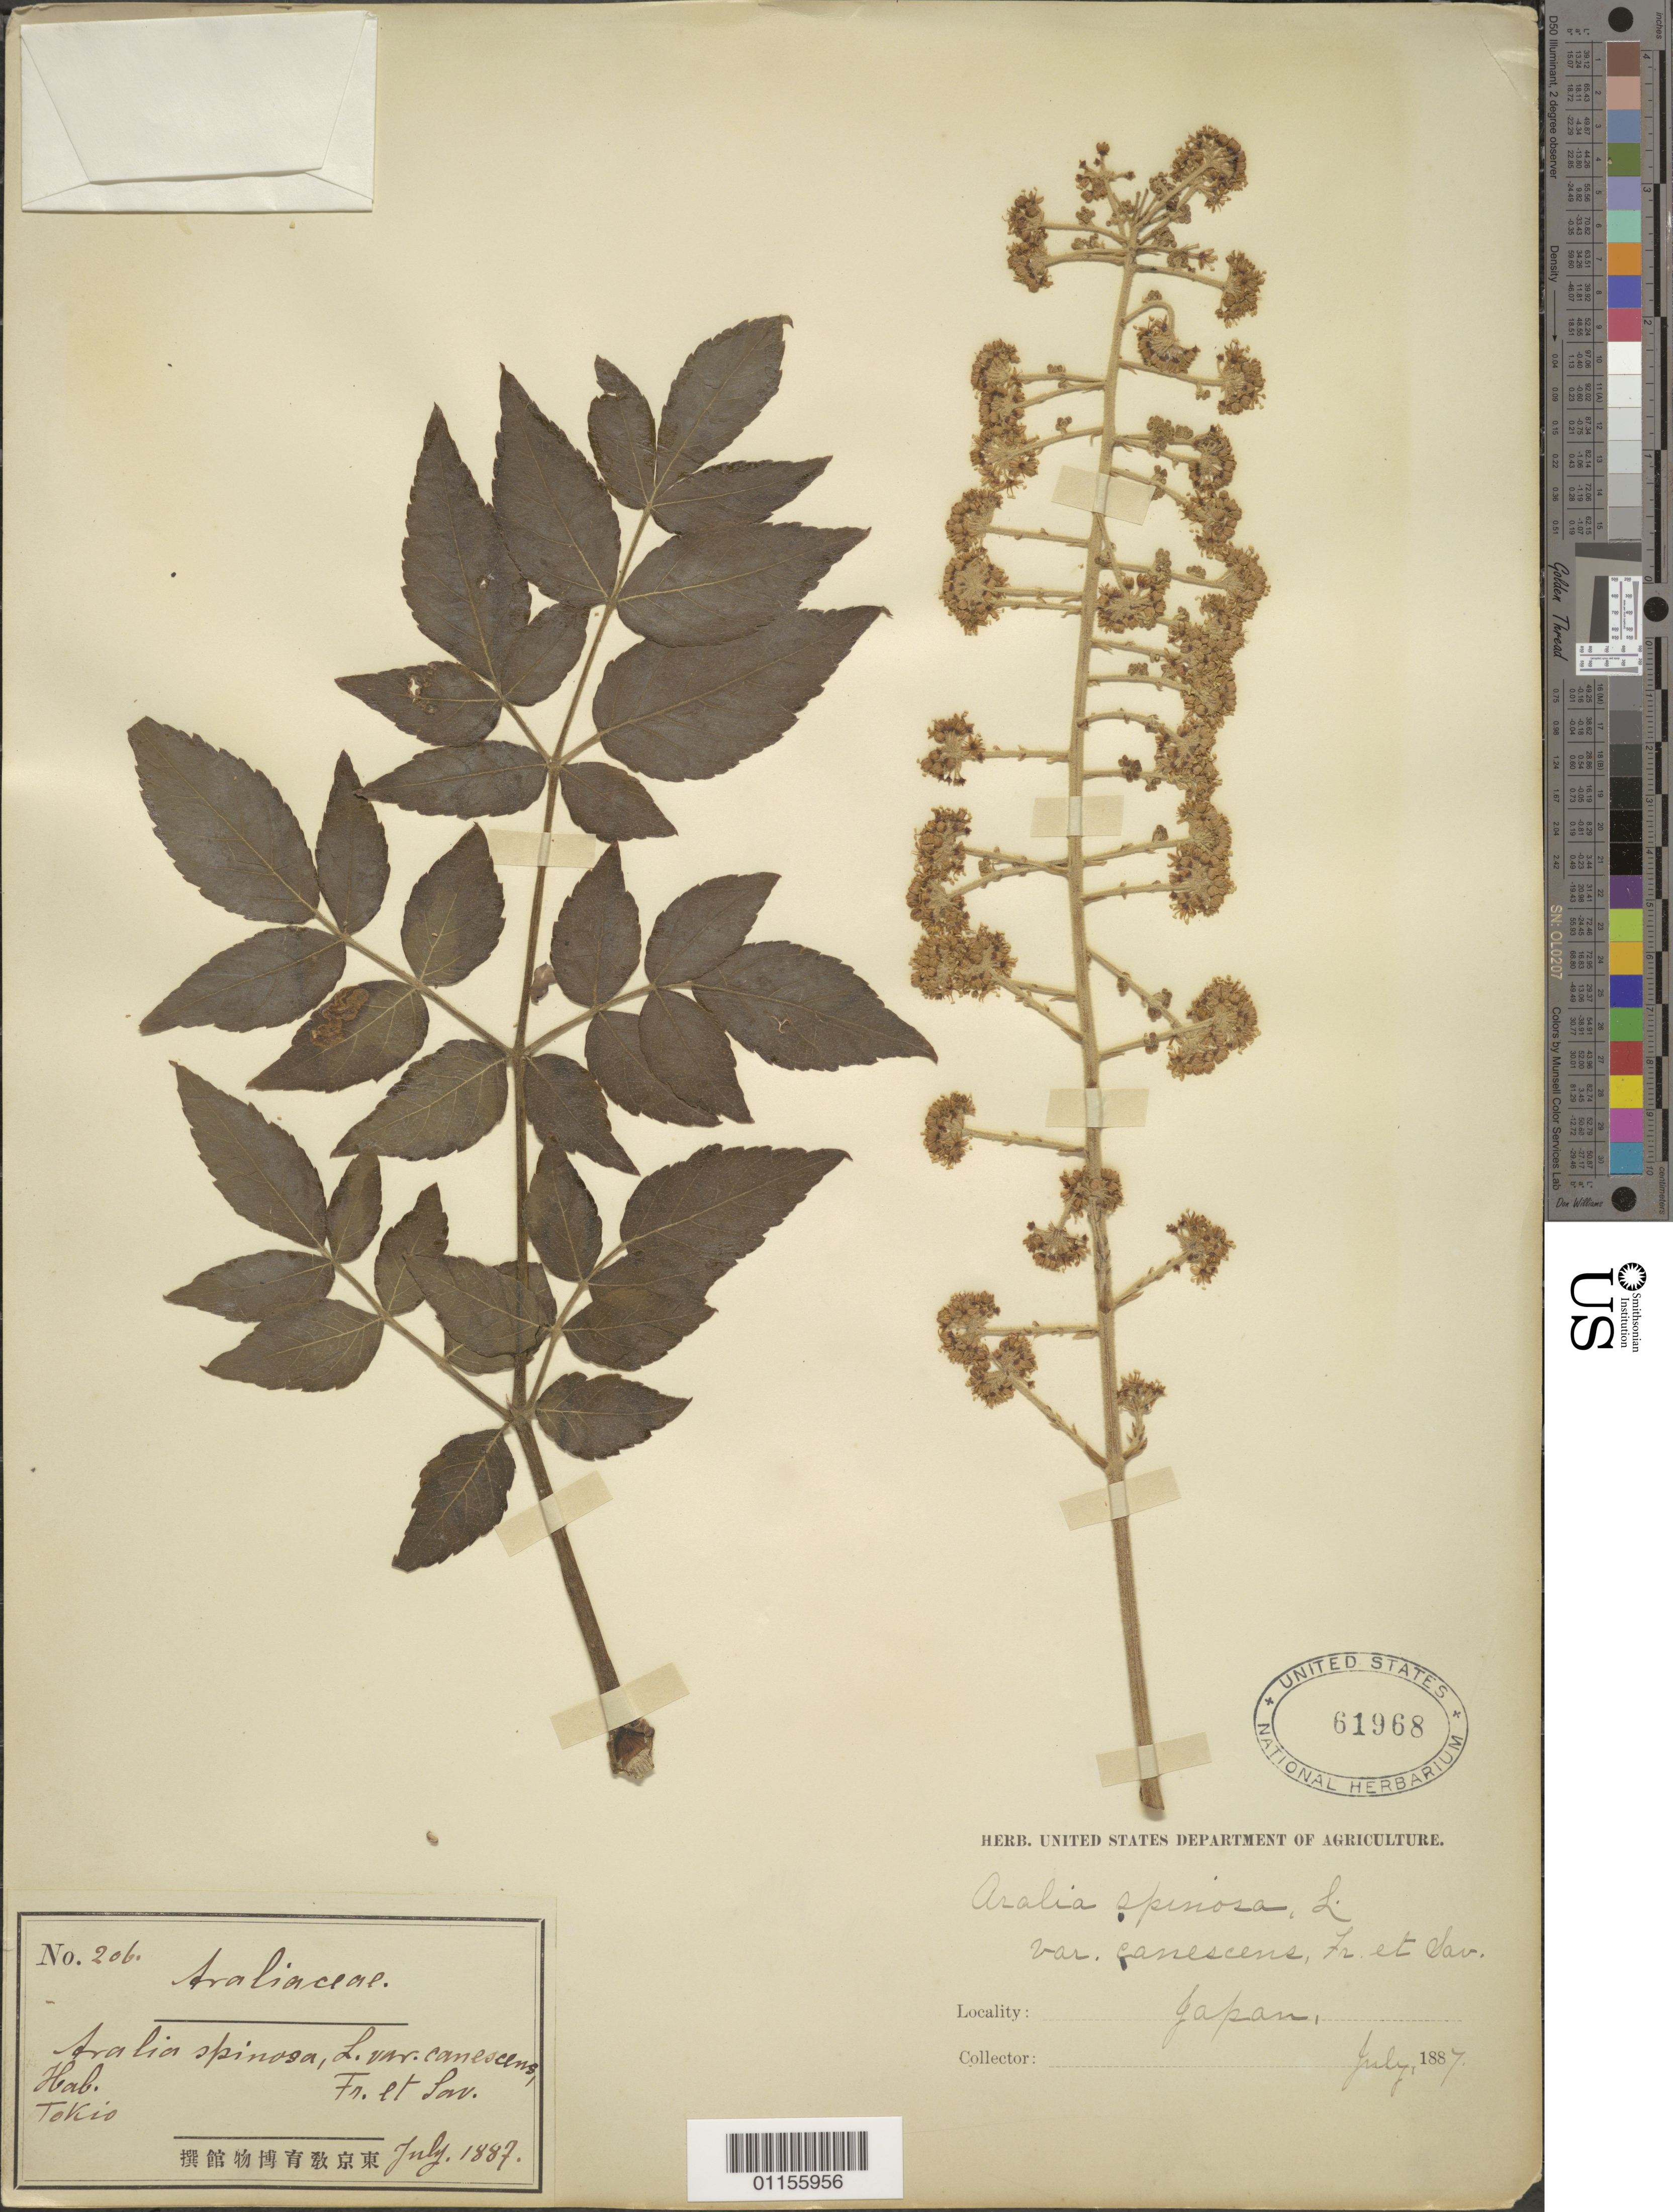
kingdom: Plantae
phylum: Tracheophyta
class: Magnoliopsida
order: Apiales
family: Araliaceae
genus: Aralia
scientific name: Aralia spinosa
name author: L.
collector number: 206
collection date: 1887-07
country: Japan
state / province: Tokyo, Federal City of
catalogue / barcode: US 61968